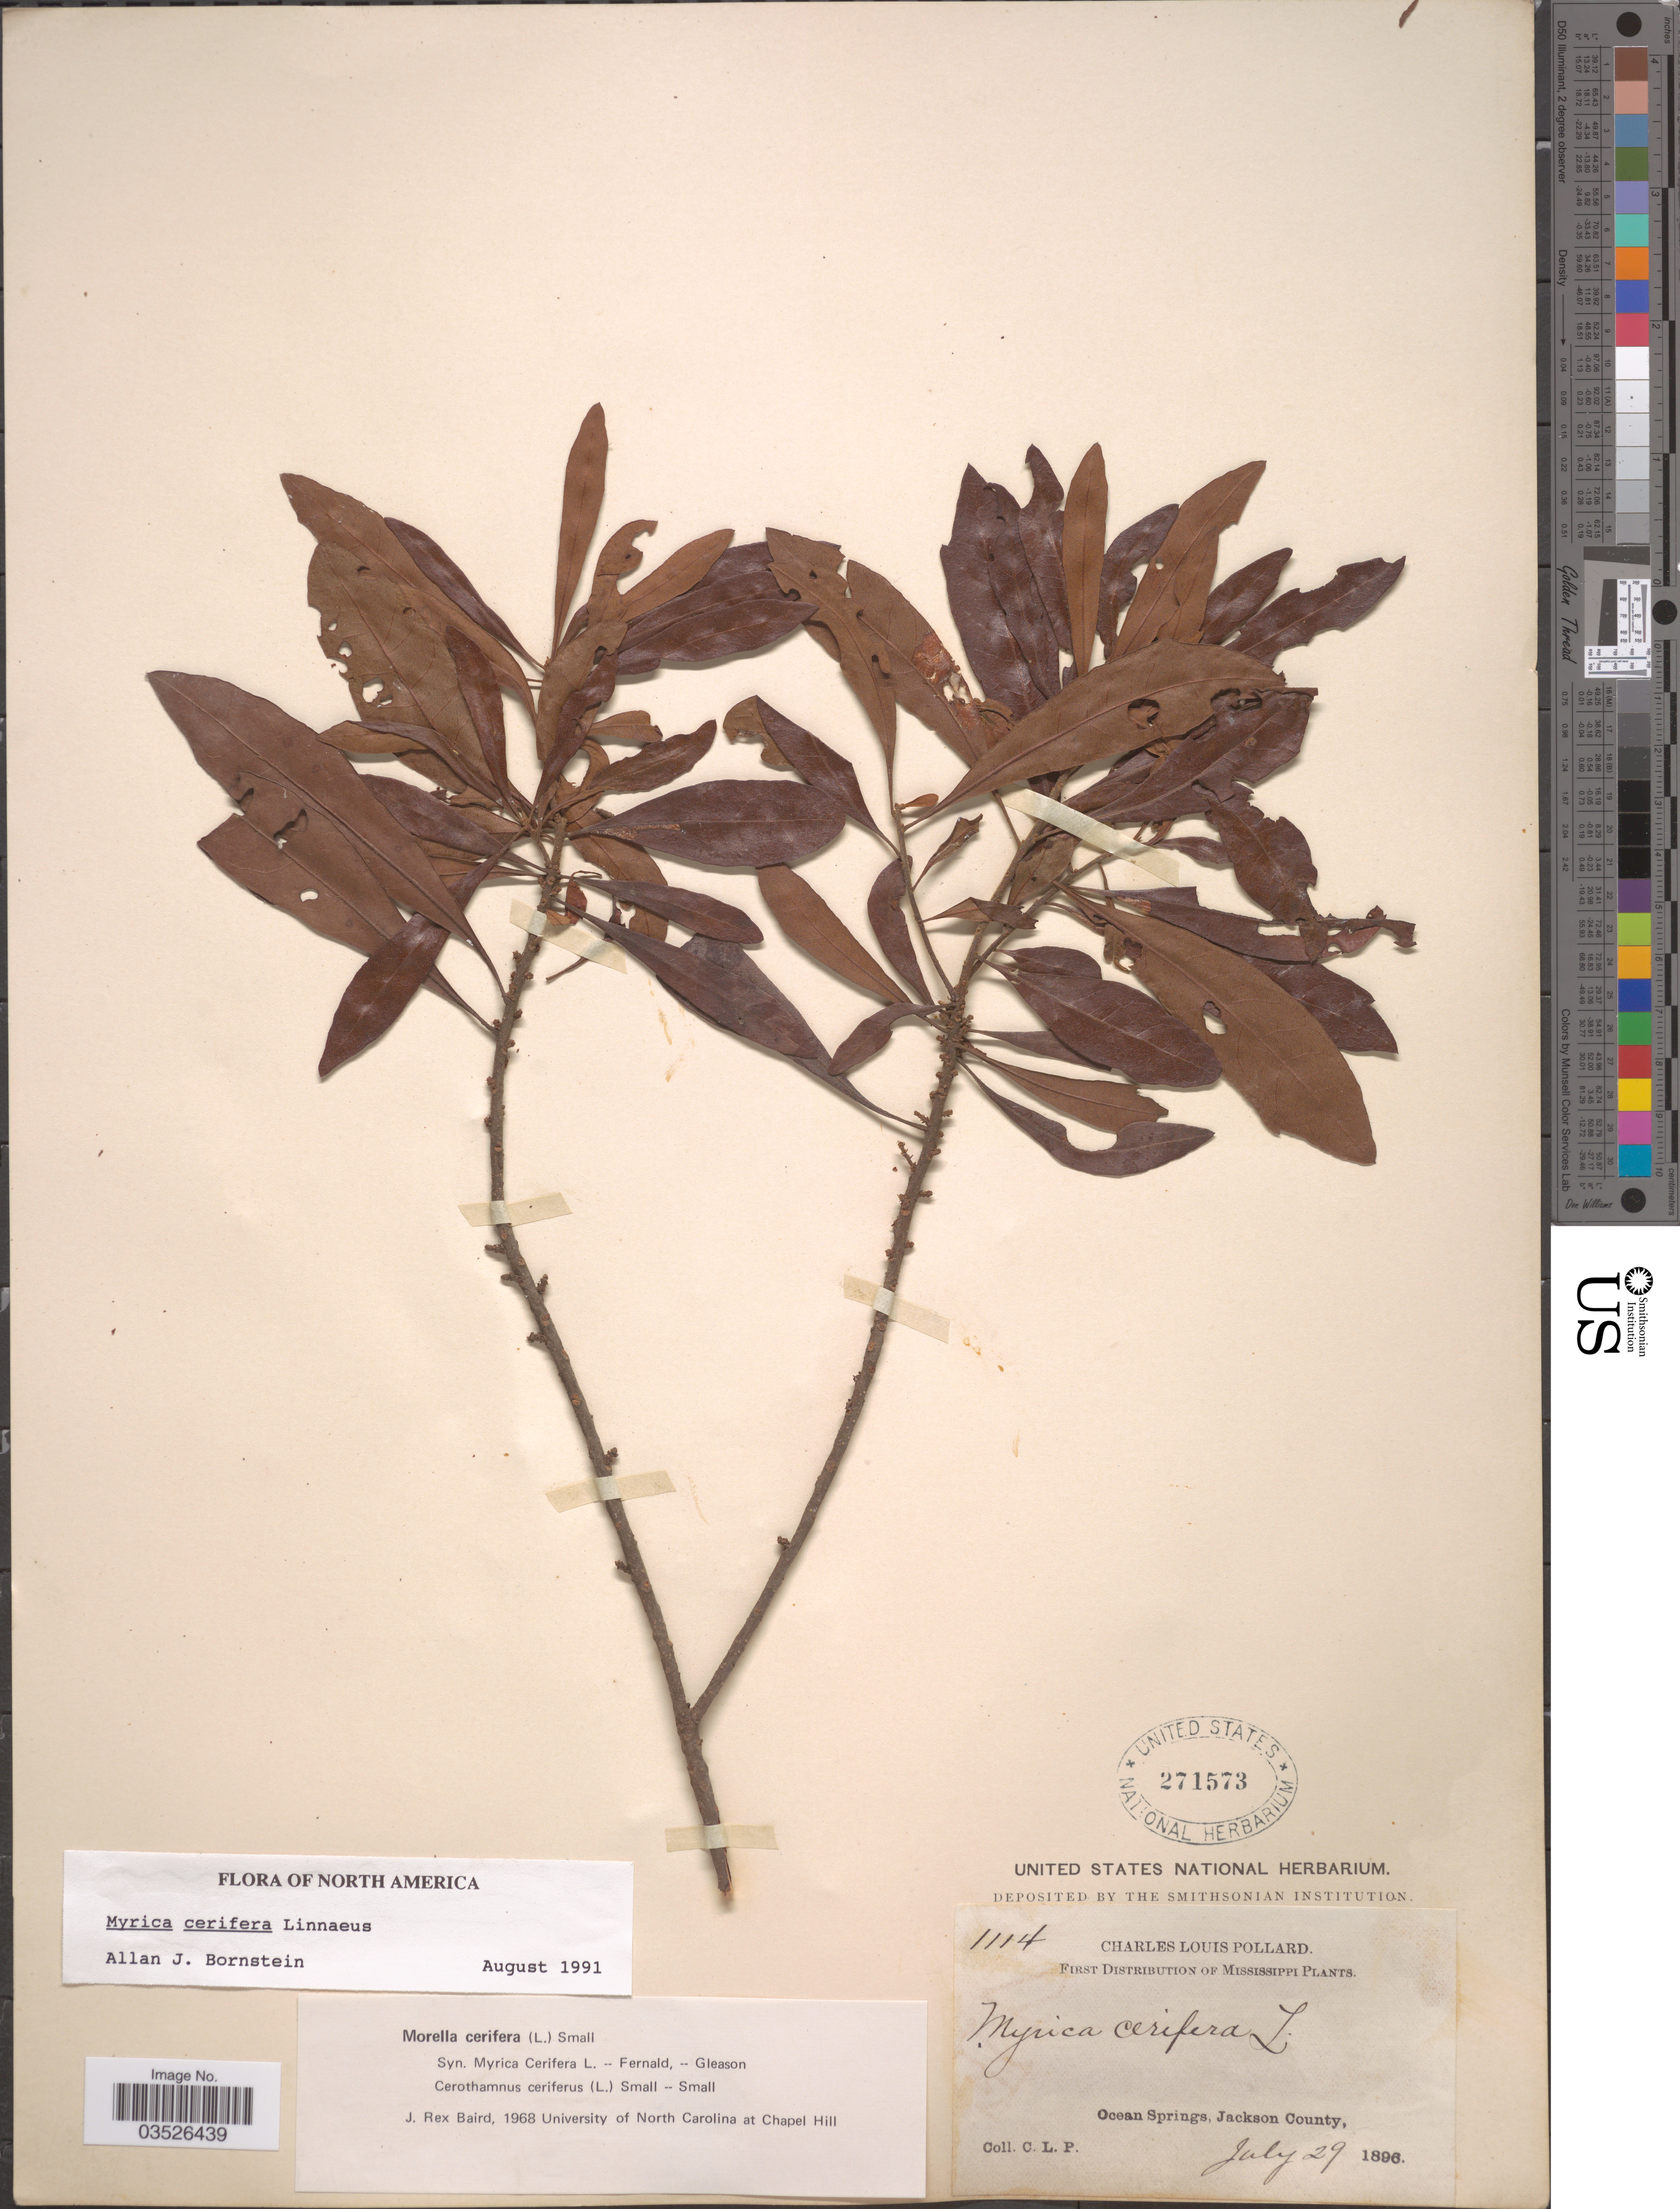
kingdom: Plantae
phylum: Tracheophyta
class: Magnoliopsida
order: Fagales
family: Myricaceae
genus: Morella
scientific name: Morella cerifera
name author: (L.) Small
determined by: Baird, James Rex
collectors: C. L. Pollard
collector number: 1114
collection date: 1896-07-29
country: United States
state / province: Mississippi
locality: Ocean Springs, Jackson County.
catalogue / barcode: US 271573